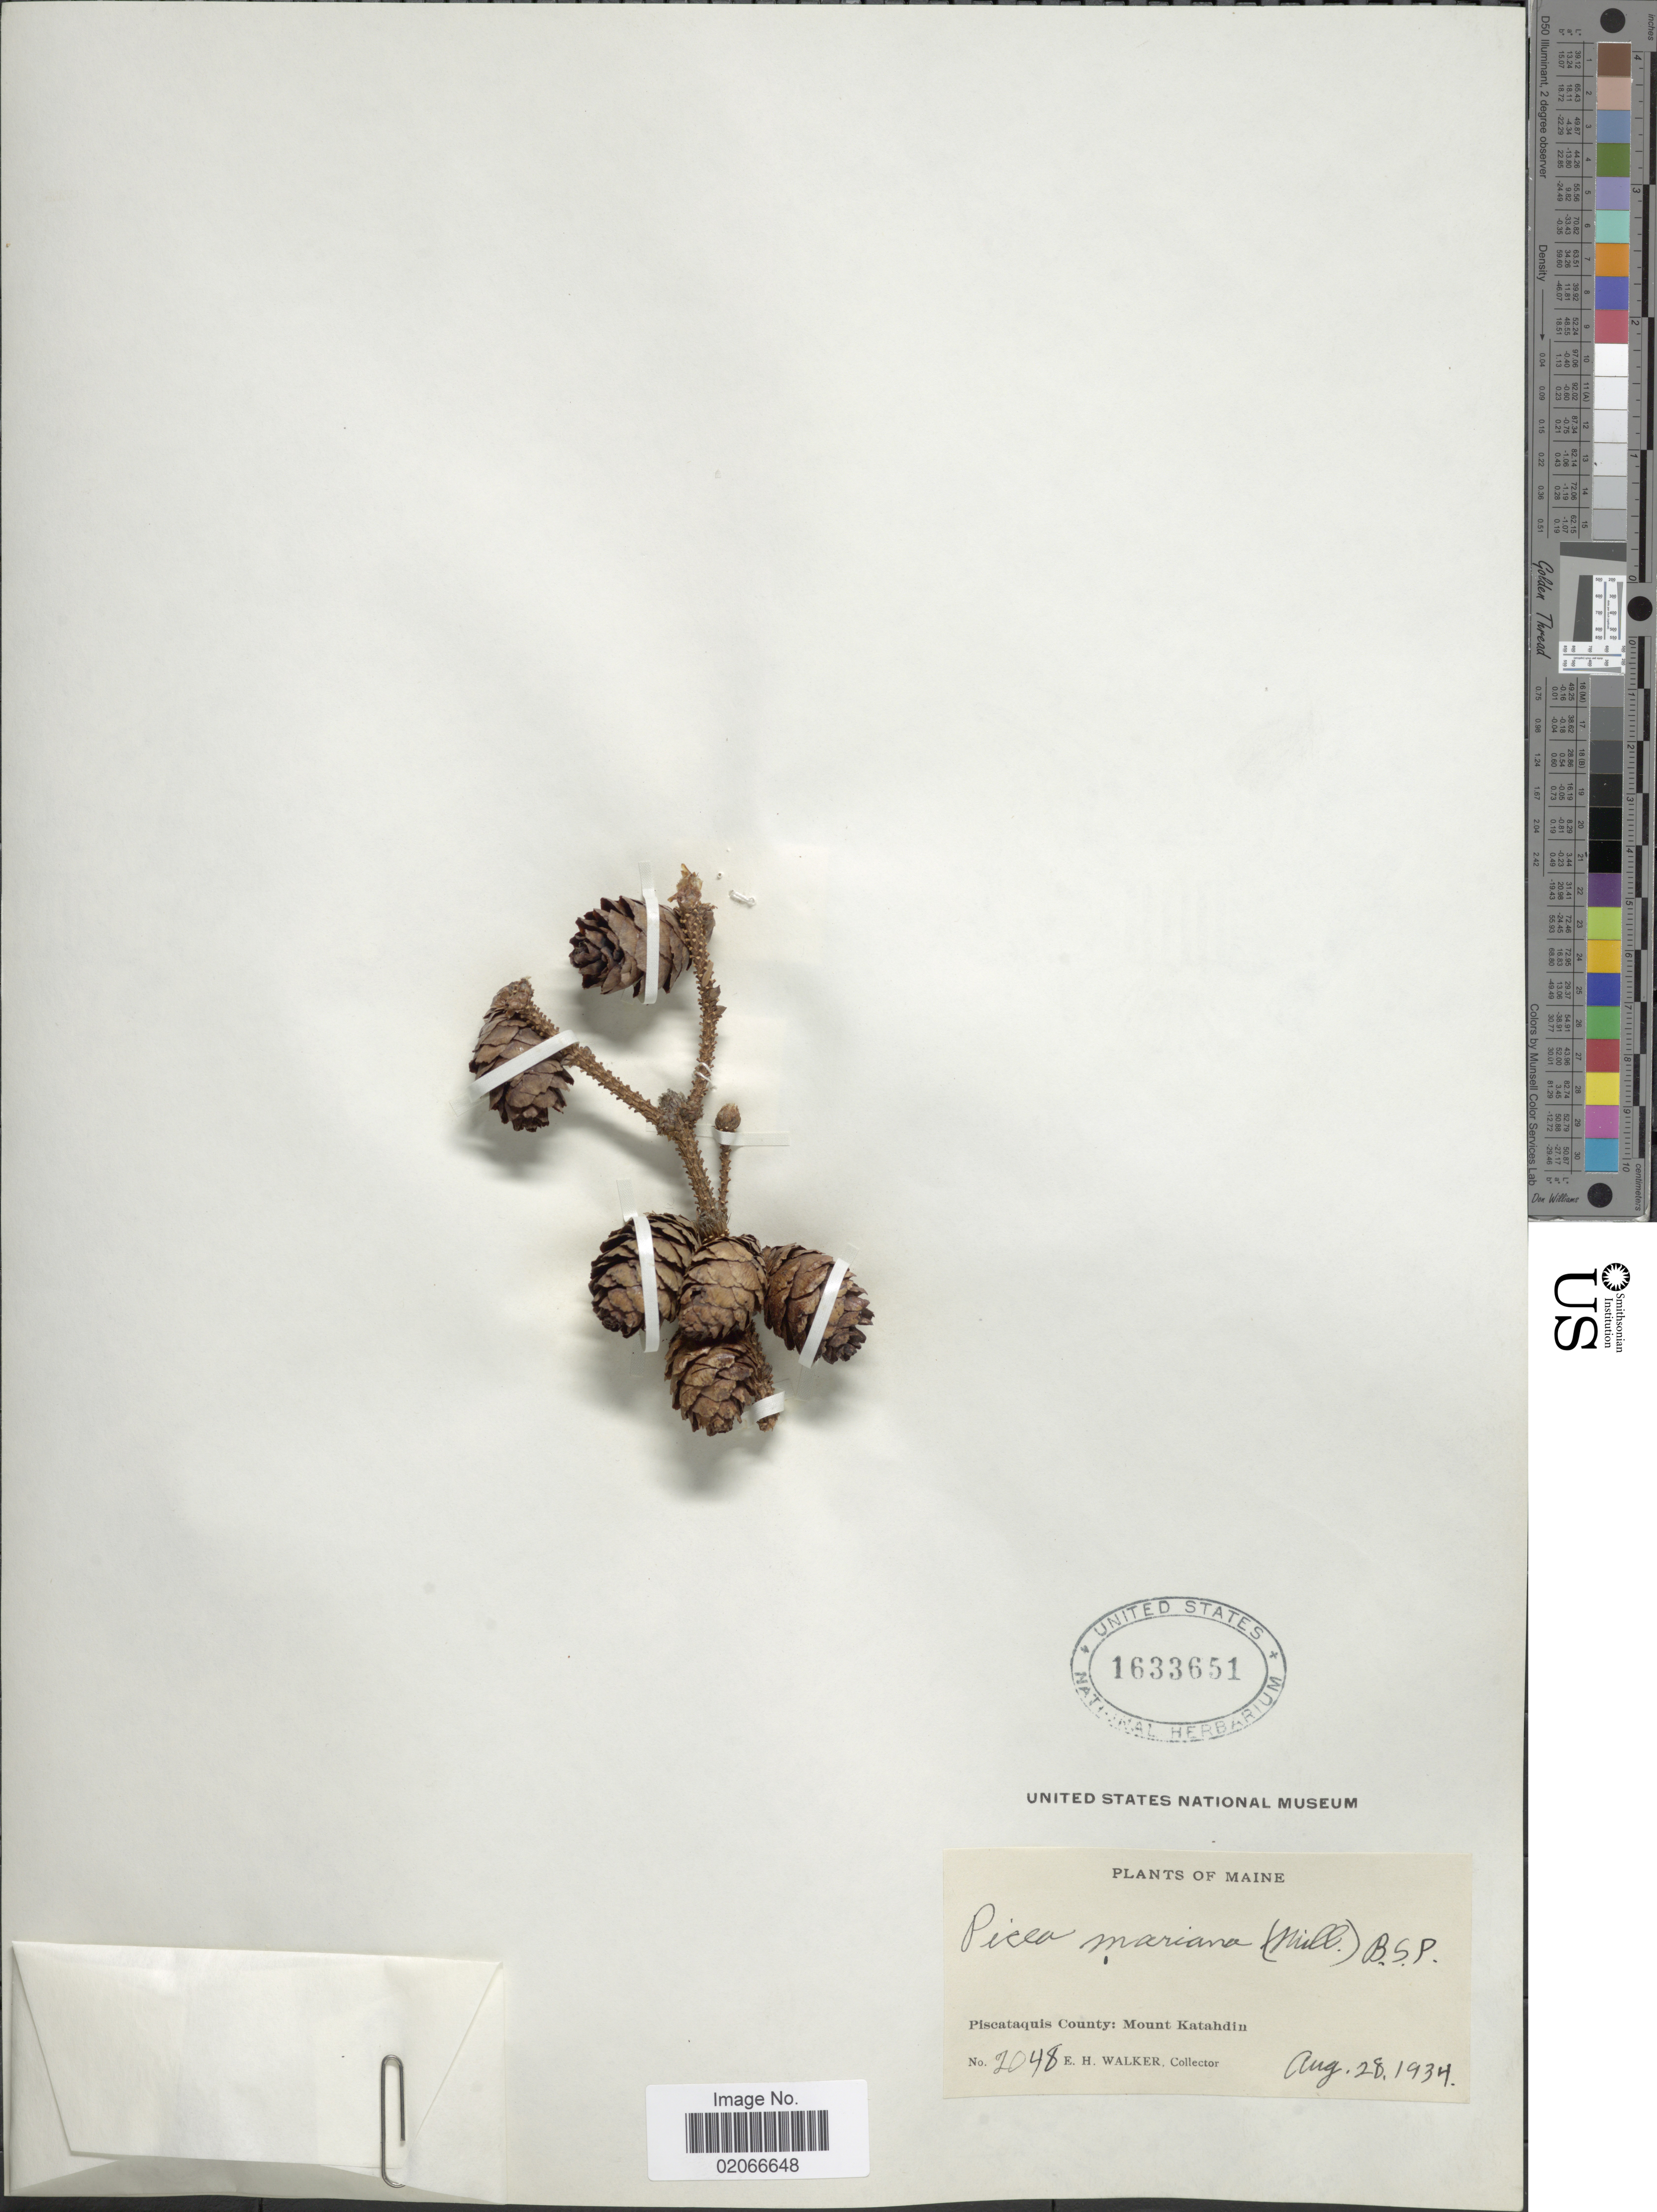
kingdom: Plantae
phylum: Tracheophyta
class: Pinopsida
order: Pinales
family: Pinaceae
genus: Picea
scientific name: Picea mariana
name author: (Mill.) Britton, Stearns & Poggenb.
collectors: E. H. Walker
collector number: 2048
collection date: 1934-08-28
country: United States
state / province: Maine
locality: Piscataquis County, Mount Katahdin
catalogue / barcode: US 1633651